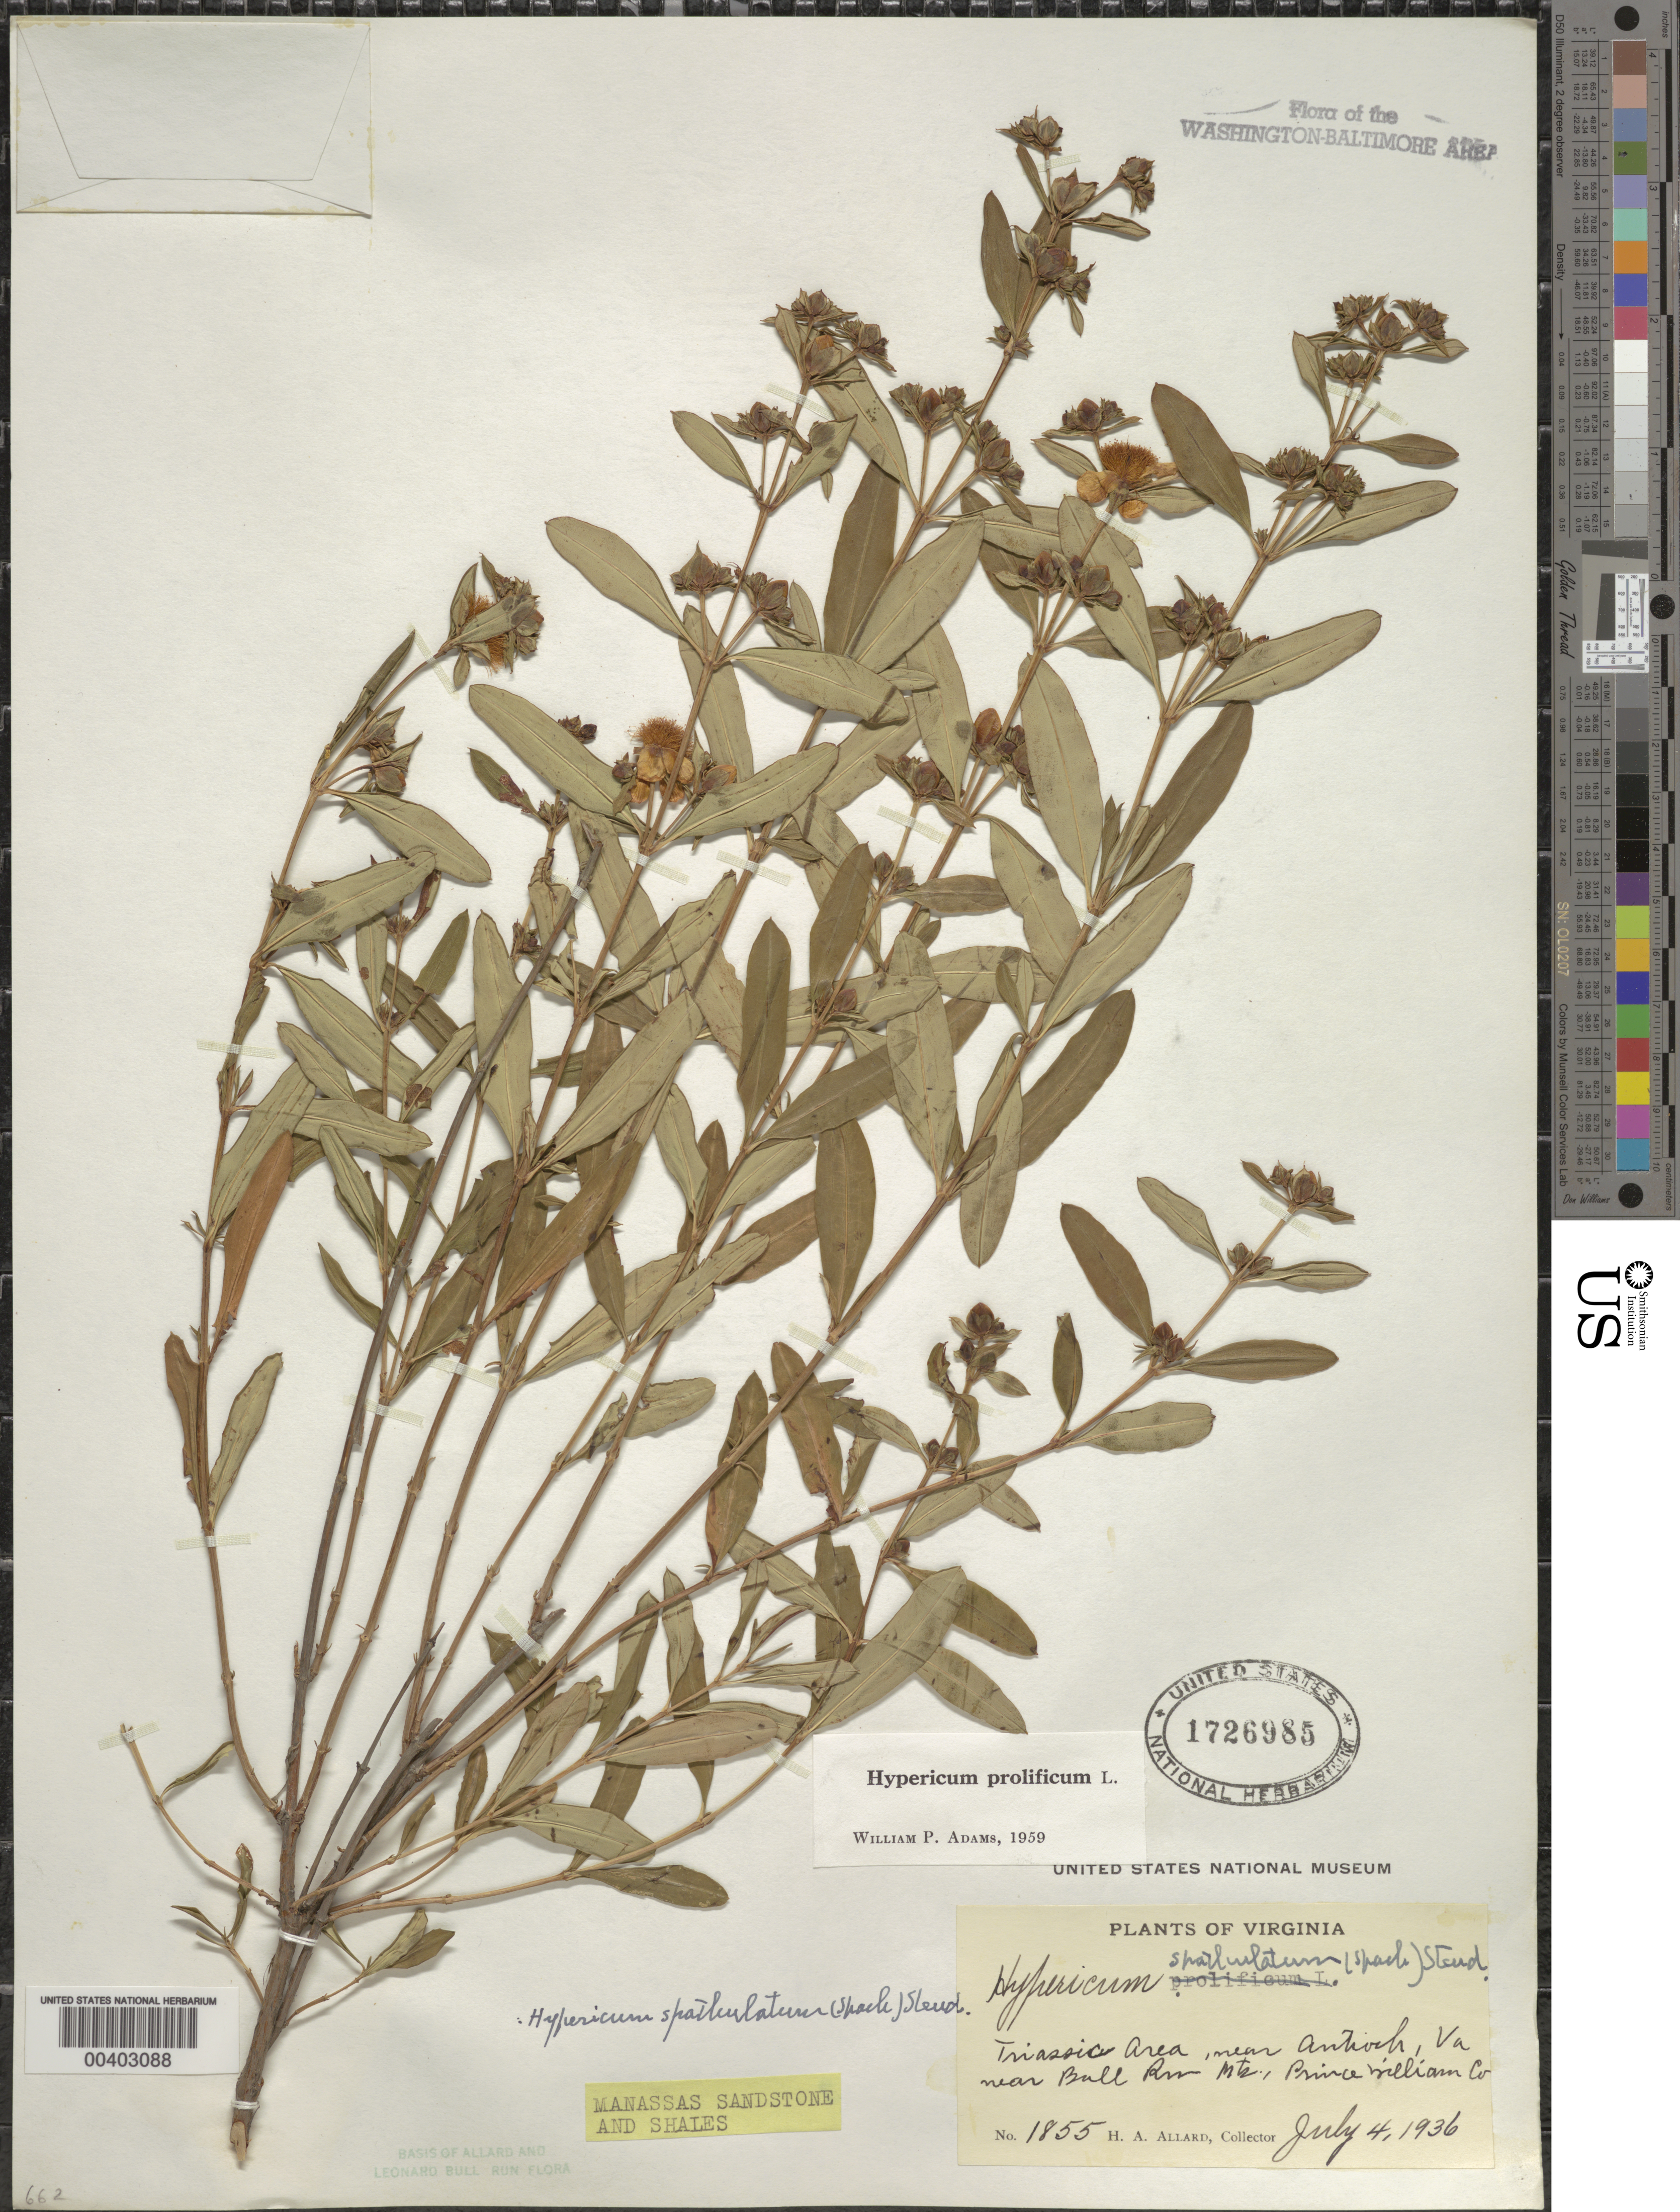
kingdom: Plantae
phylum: Tracheophyta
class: Magnoliopsida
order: Malpighiales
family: Hypericaceae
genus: Hypericum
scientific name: Hypericum prolificum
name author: L.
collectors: H. A. Allard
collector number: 1855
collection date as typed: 04 Jul 1936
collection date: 1936-07-04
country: United States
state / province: Virginia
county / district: Prince William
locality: Antioch vicinity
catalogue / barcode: US 1726985